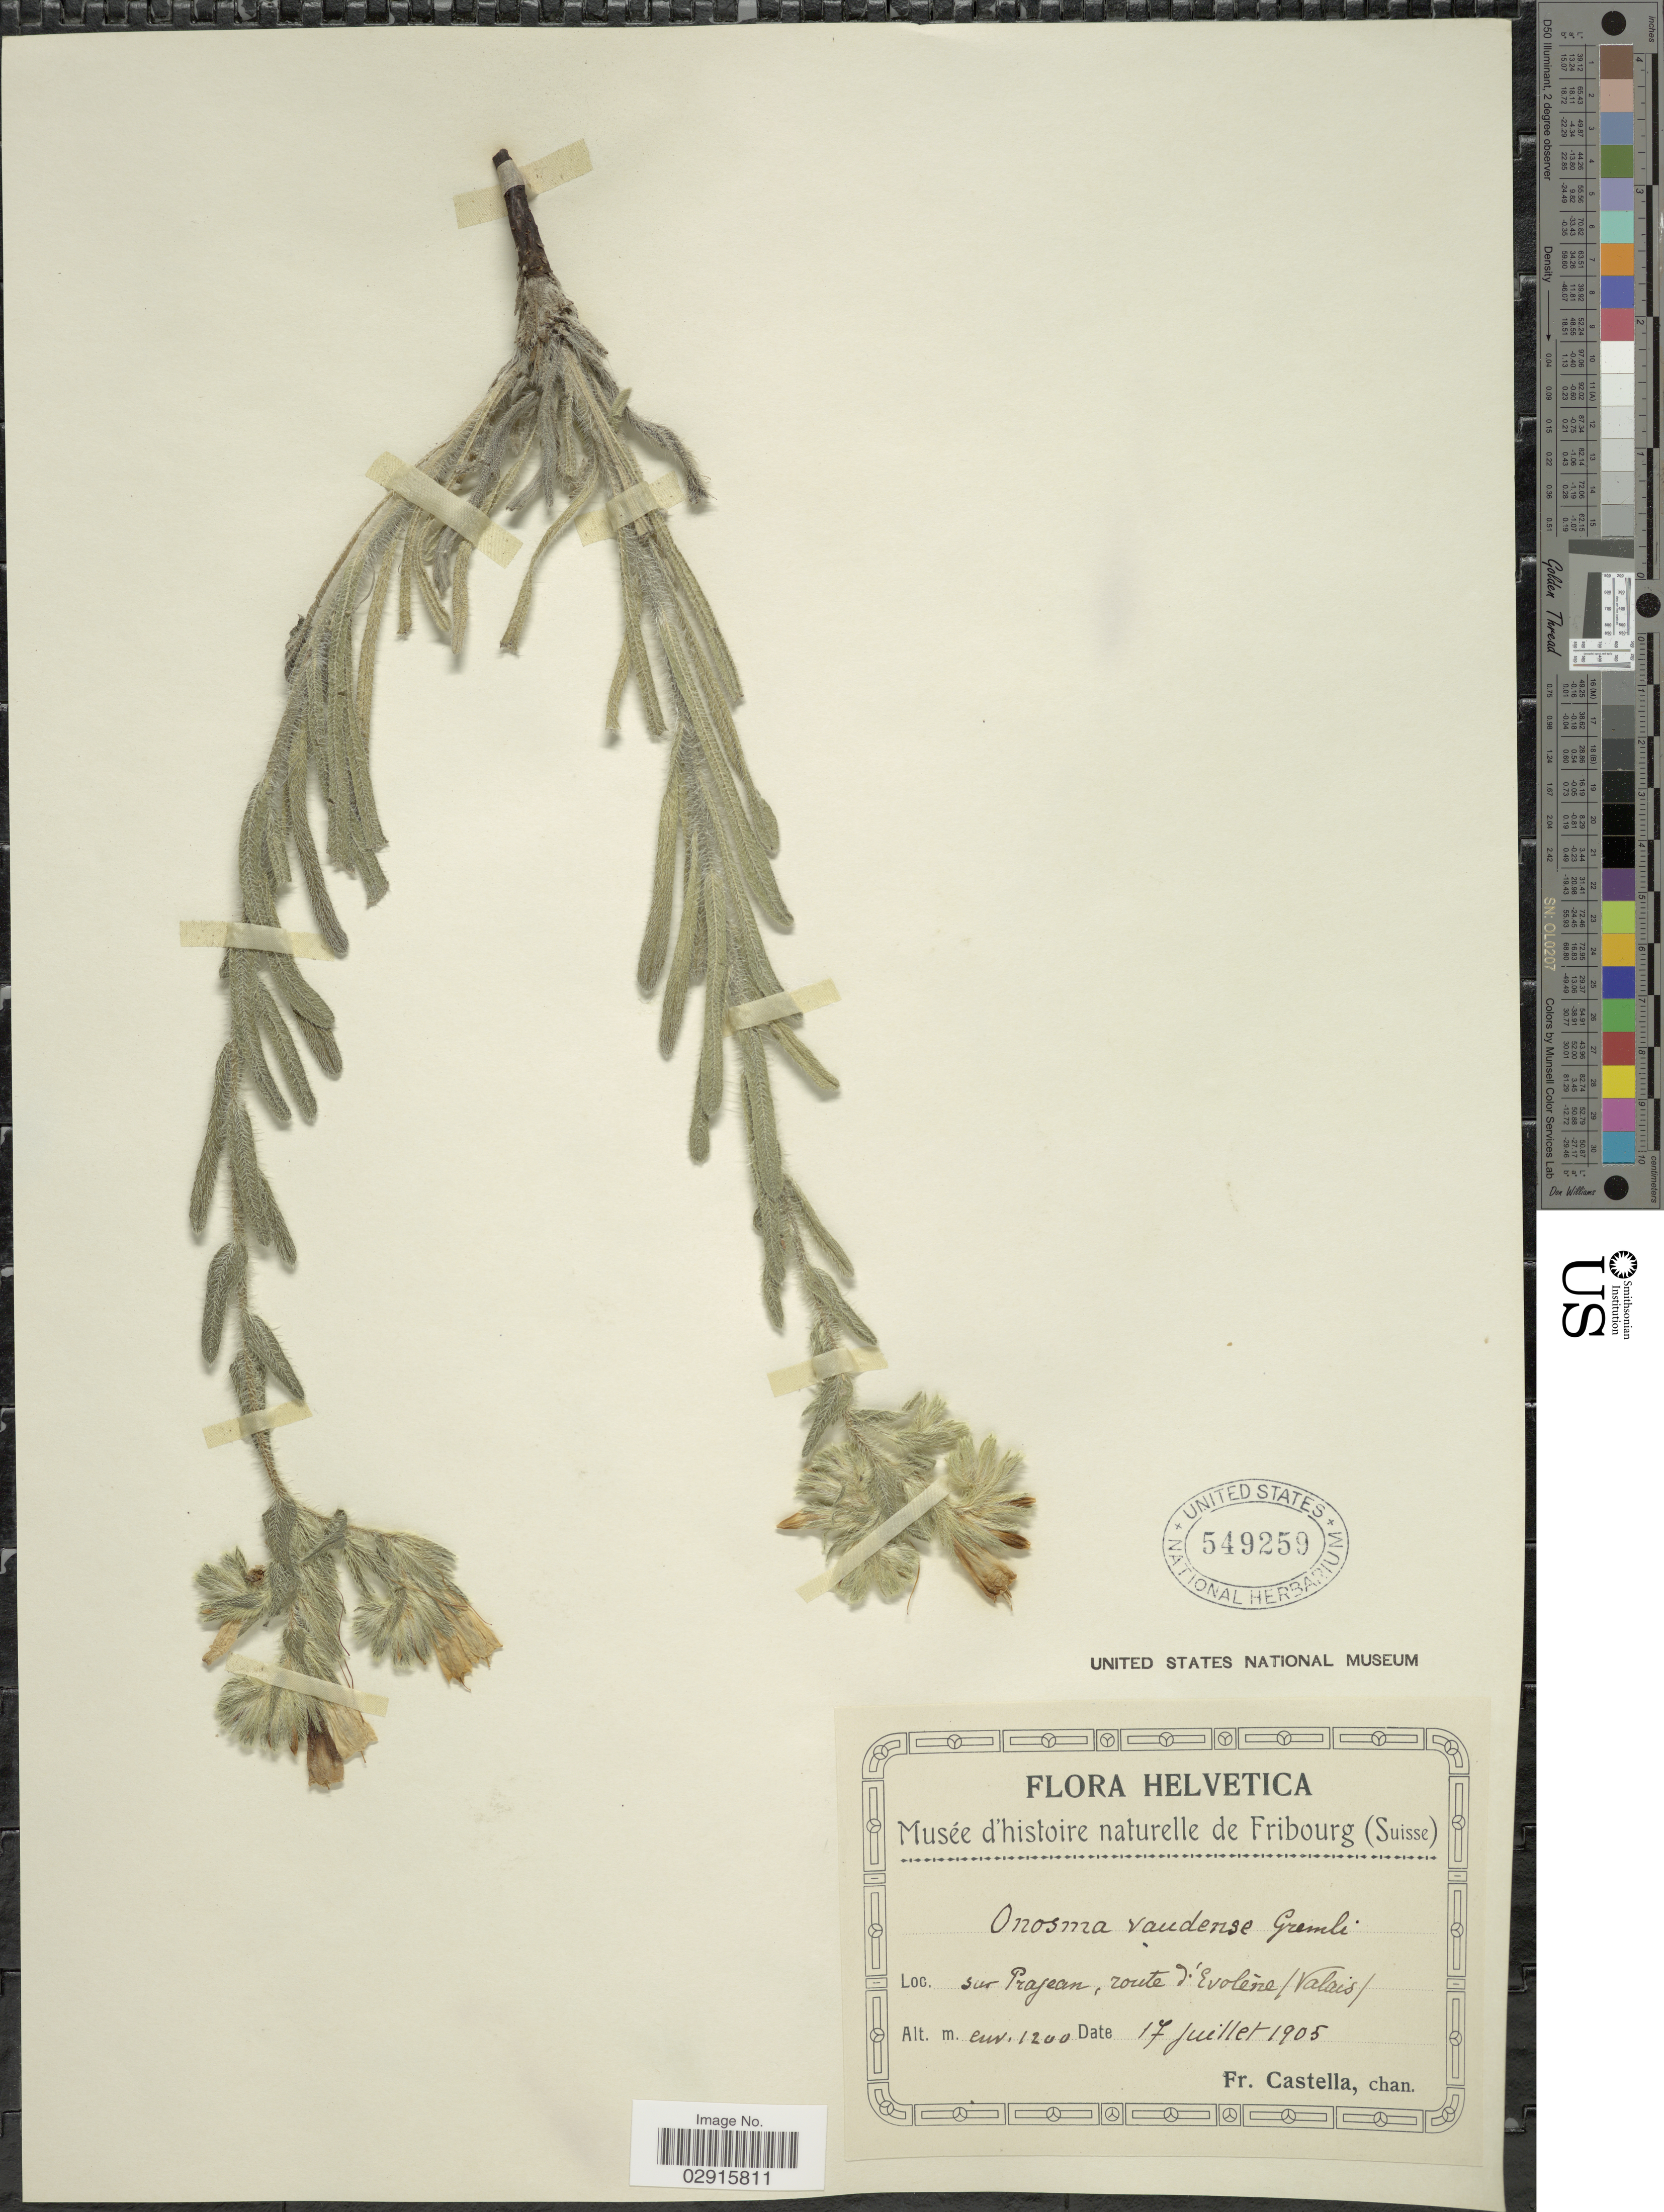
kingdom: Plantae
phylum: Tracheophyta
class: Magnoliopsida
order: Boraginales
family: Boraginaceae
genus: Onosma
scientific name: Onosma vaudense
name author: Gremli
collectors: Fr. Castella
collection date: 1905-07-17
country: Switzerland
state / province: Valais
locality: Helvetica. Sur Prajean, route d'Evolène.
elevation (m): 1200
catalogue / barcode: US 549259